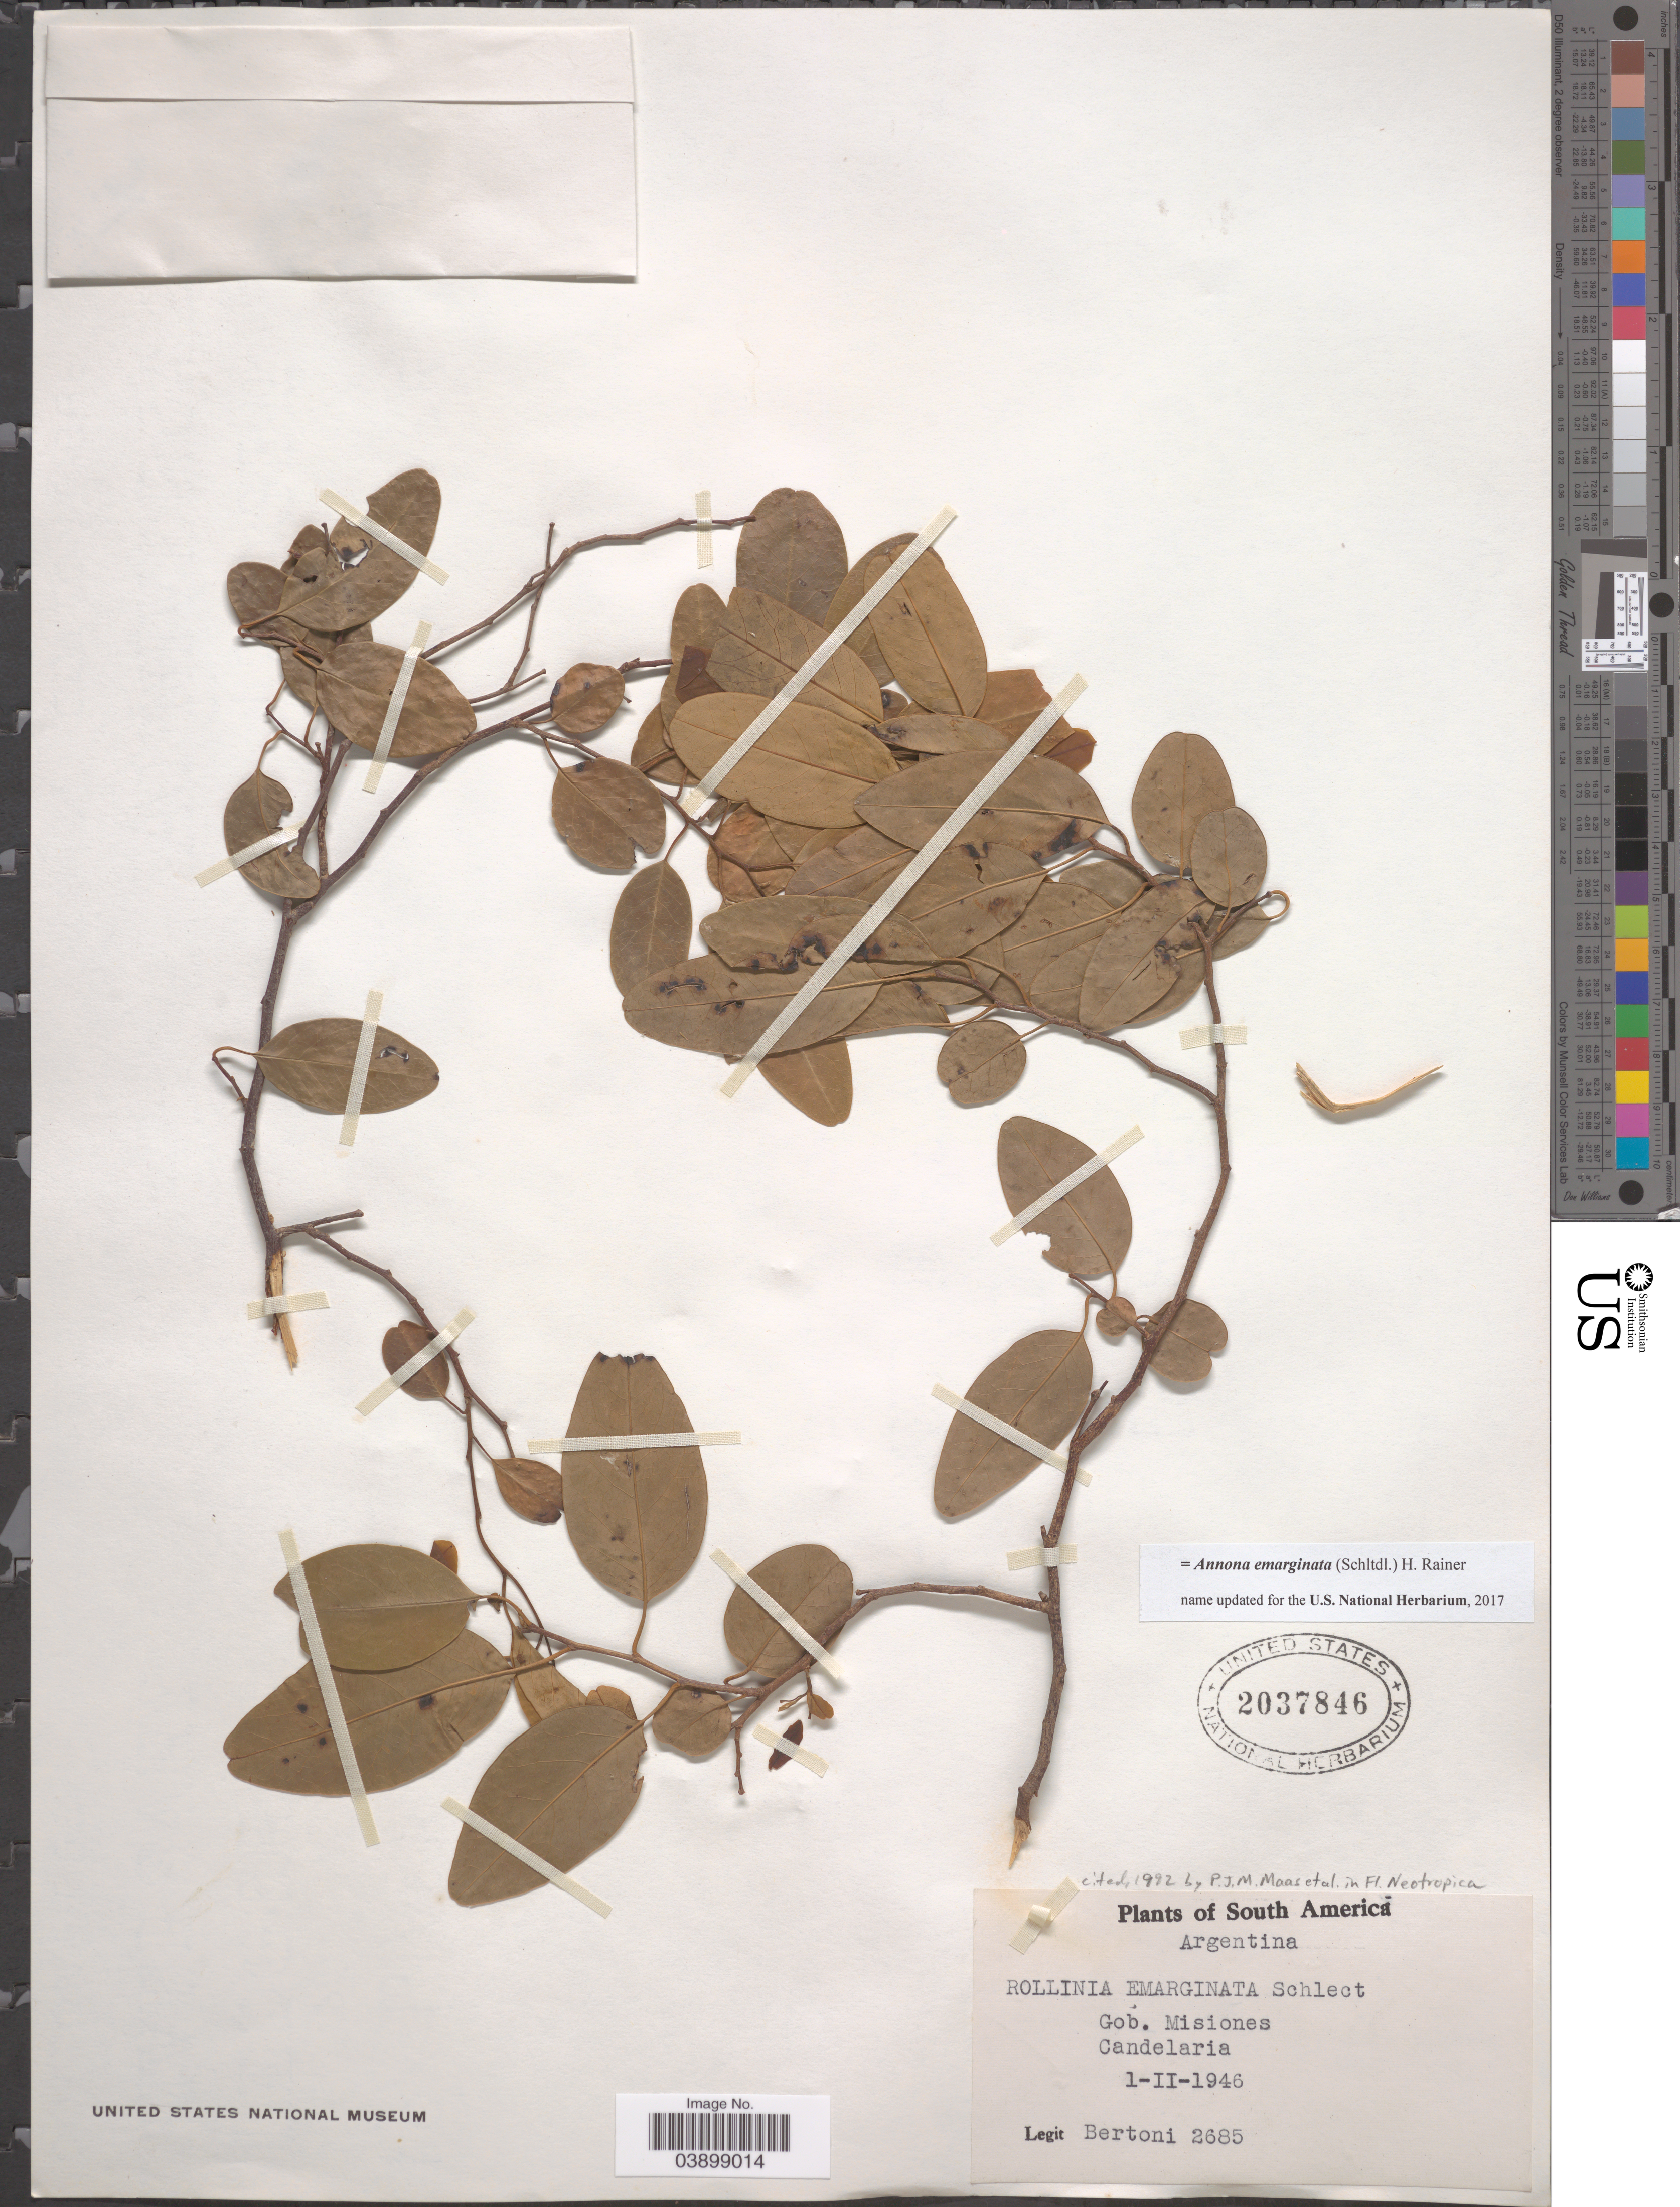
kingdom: Plantae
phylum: Tracheophyta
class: Magnoliopsida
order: Magnoliales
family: Annonaceae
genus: Annona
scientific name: Annona emarginata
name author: (Schltdl.) H. Rainer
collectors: -- Bertoni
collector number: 2685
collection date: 1946-02-01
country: Argentina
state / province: Misiones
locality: Gob. Misiones. Candelaria.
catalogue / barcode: US 2037846